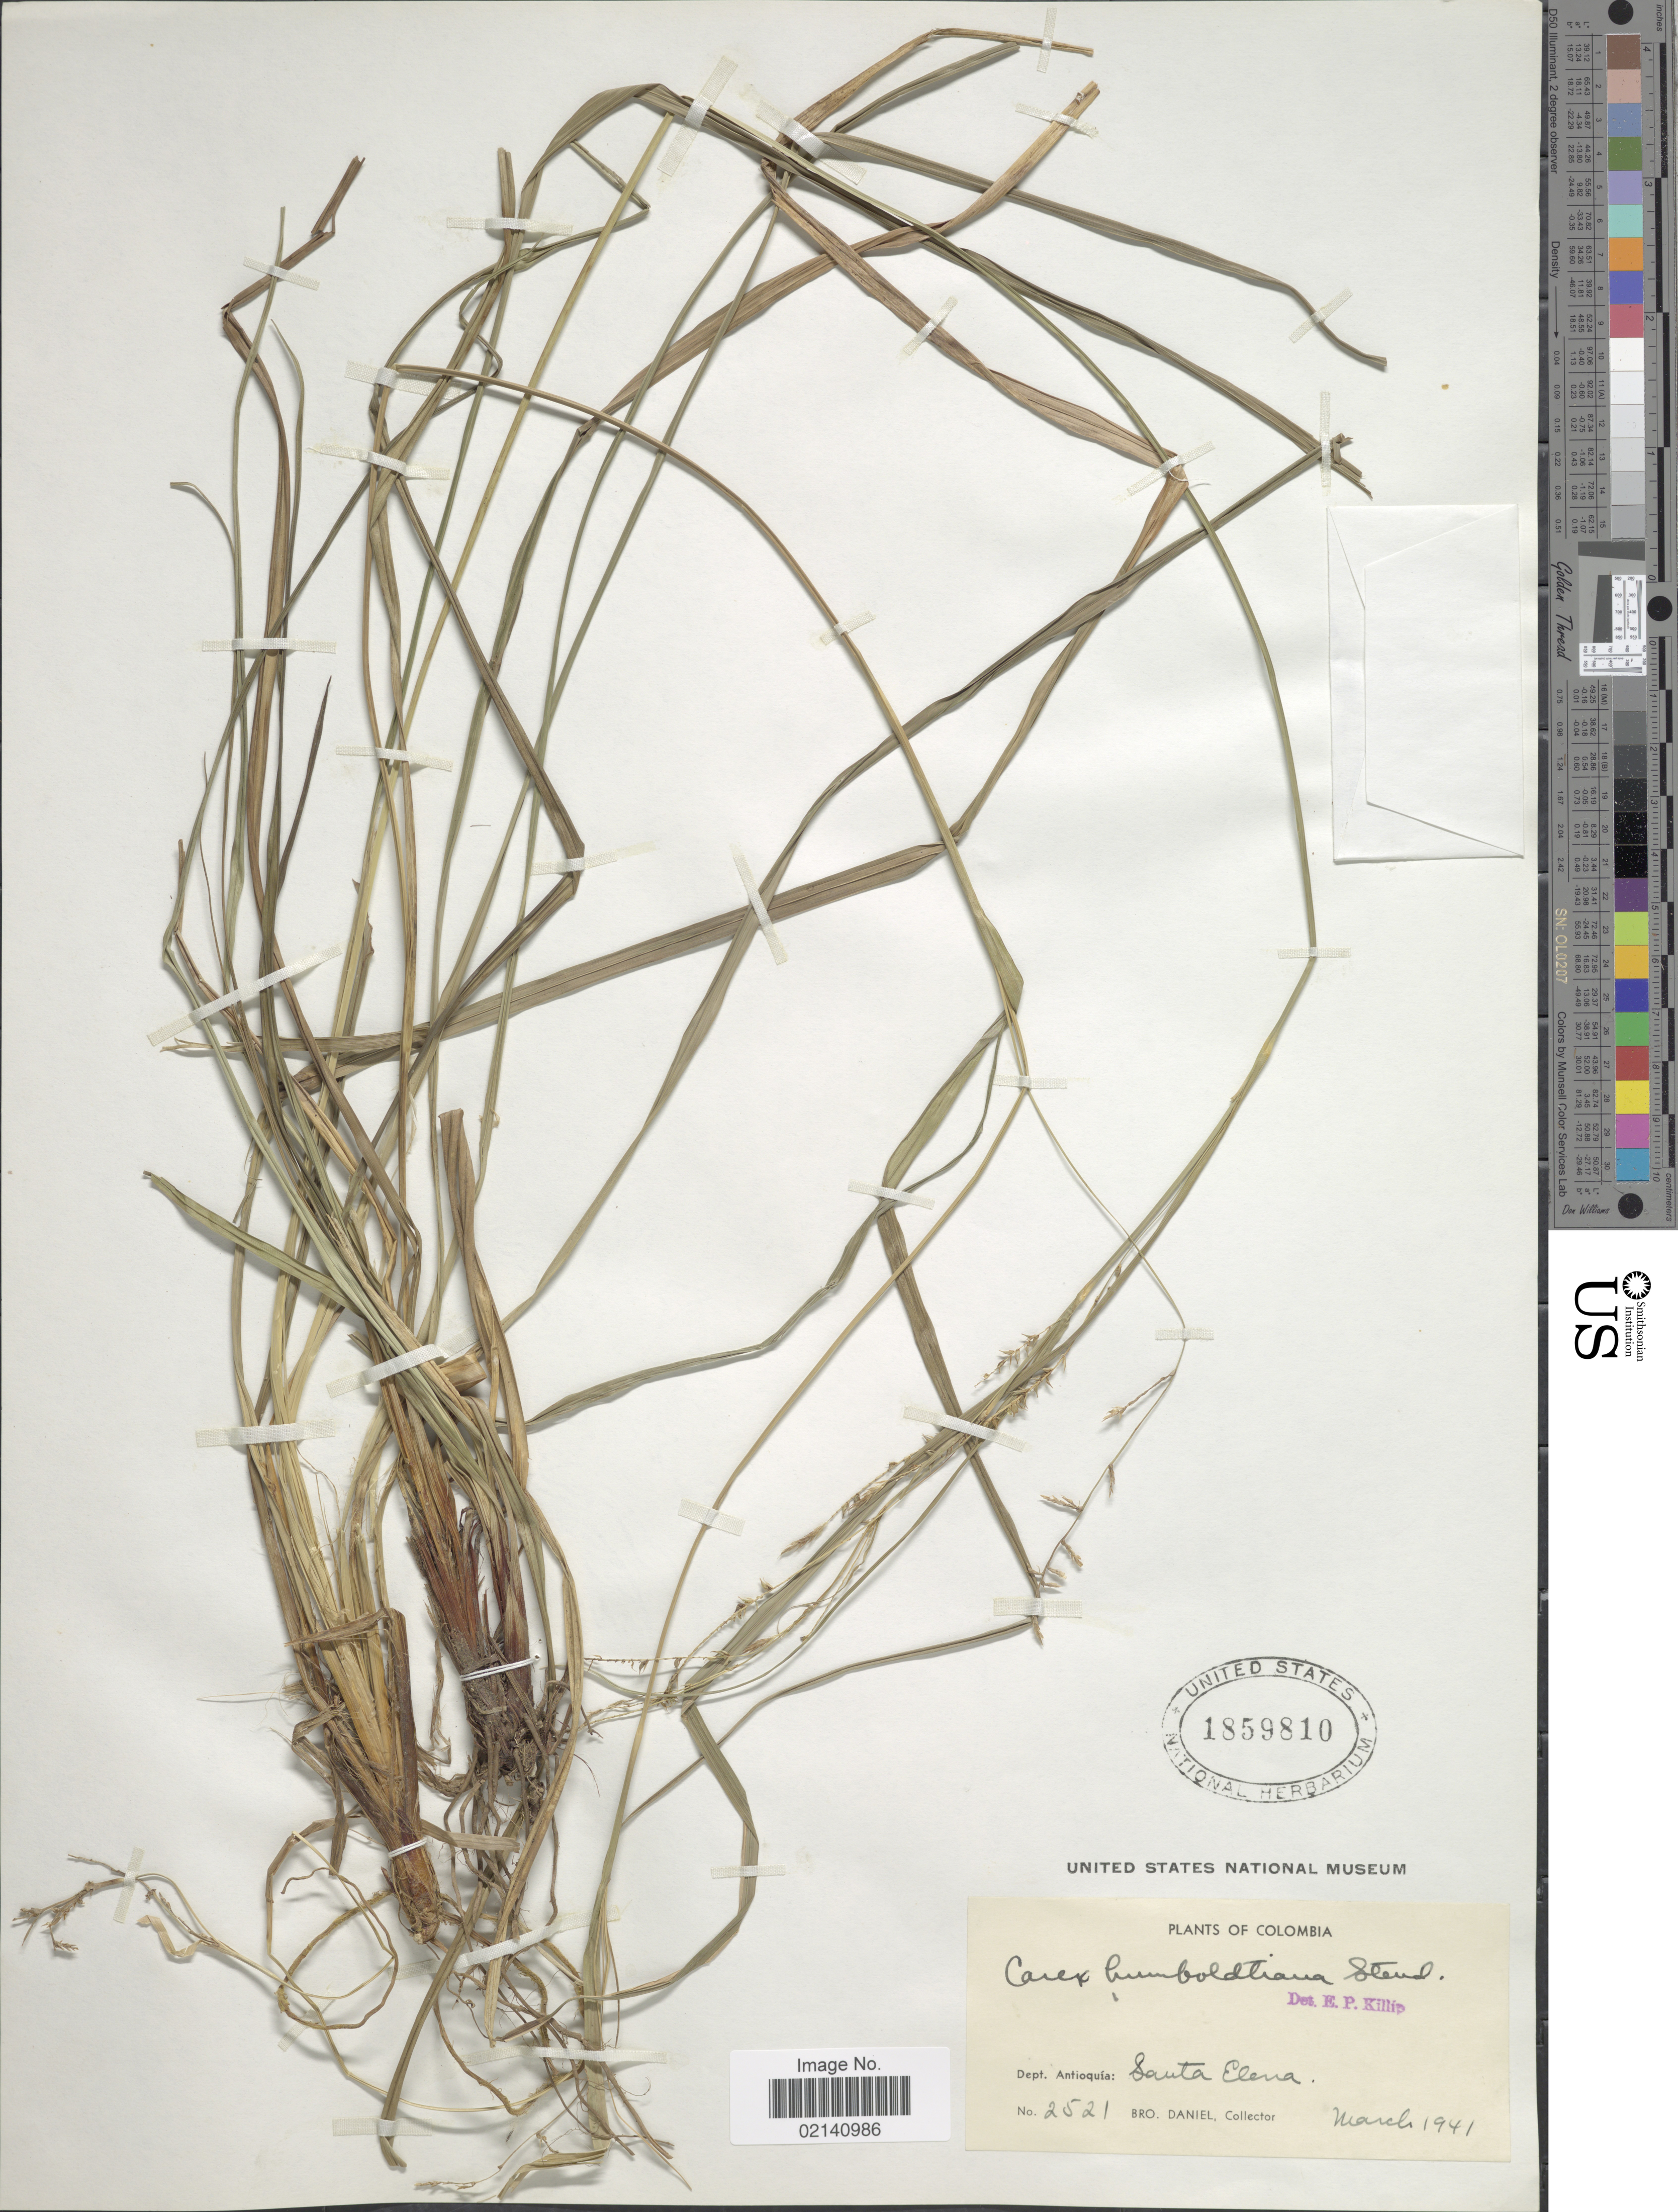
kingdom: Plantae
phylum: Tracheophyta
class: Liliopsida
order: Poales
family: Cyperaceae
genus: Carex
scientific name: Carex humboldtiana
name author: Steud.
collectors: Bro. Daniel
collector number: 2521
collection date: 1941-03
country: Colombia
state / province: Antioquia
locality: Dept. Antioquia: Santa Elena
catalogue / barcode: US 1859810